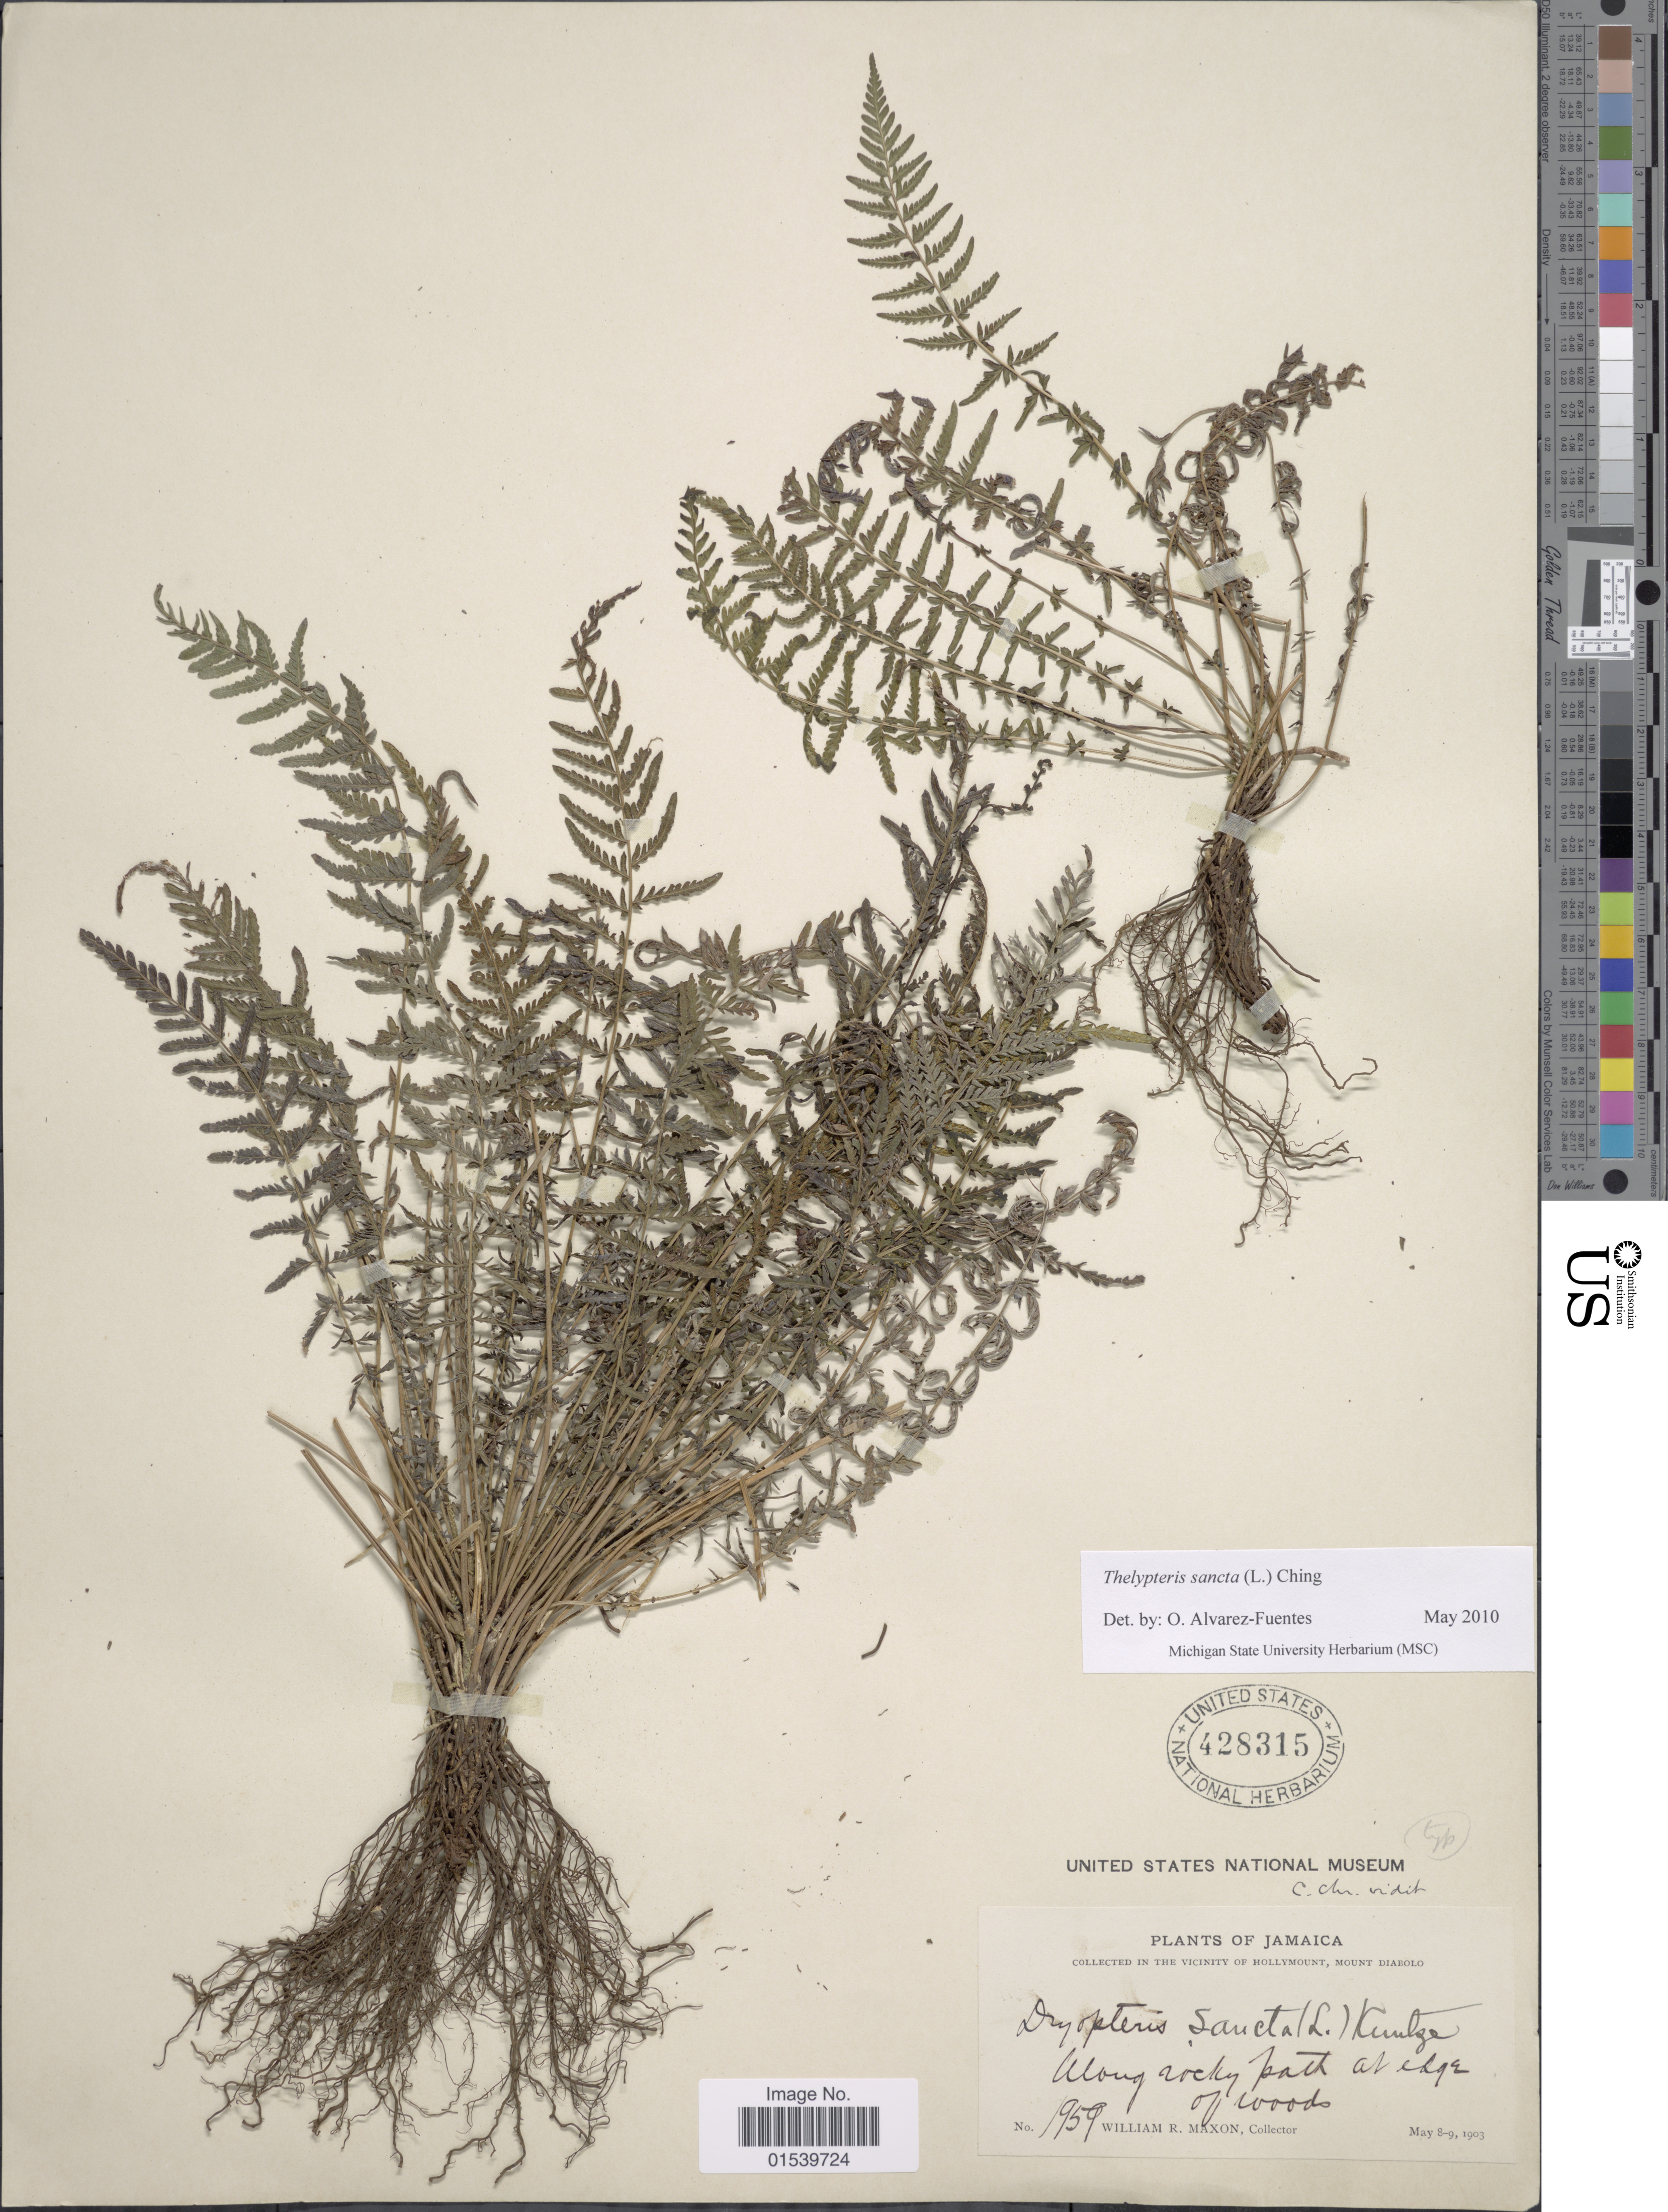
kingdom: Plantae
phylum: Tracheophyta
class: Polypodiopsida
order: Polypodiales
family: Thelypteridaceae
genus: Amauropelta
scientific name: Amauropelta sancta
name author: (L.) Pic. Serm.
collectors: W. R. Maxon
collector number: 1959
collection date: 1903-05-08/1903-05-09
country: Jamaica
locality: In the vicinity of Hollymount, Mount Diabolo, Along rocky path at edge of woods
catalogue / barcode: US 428315